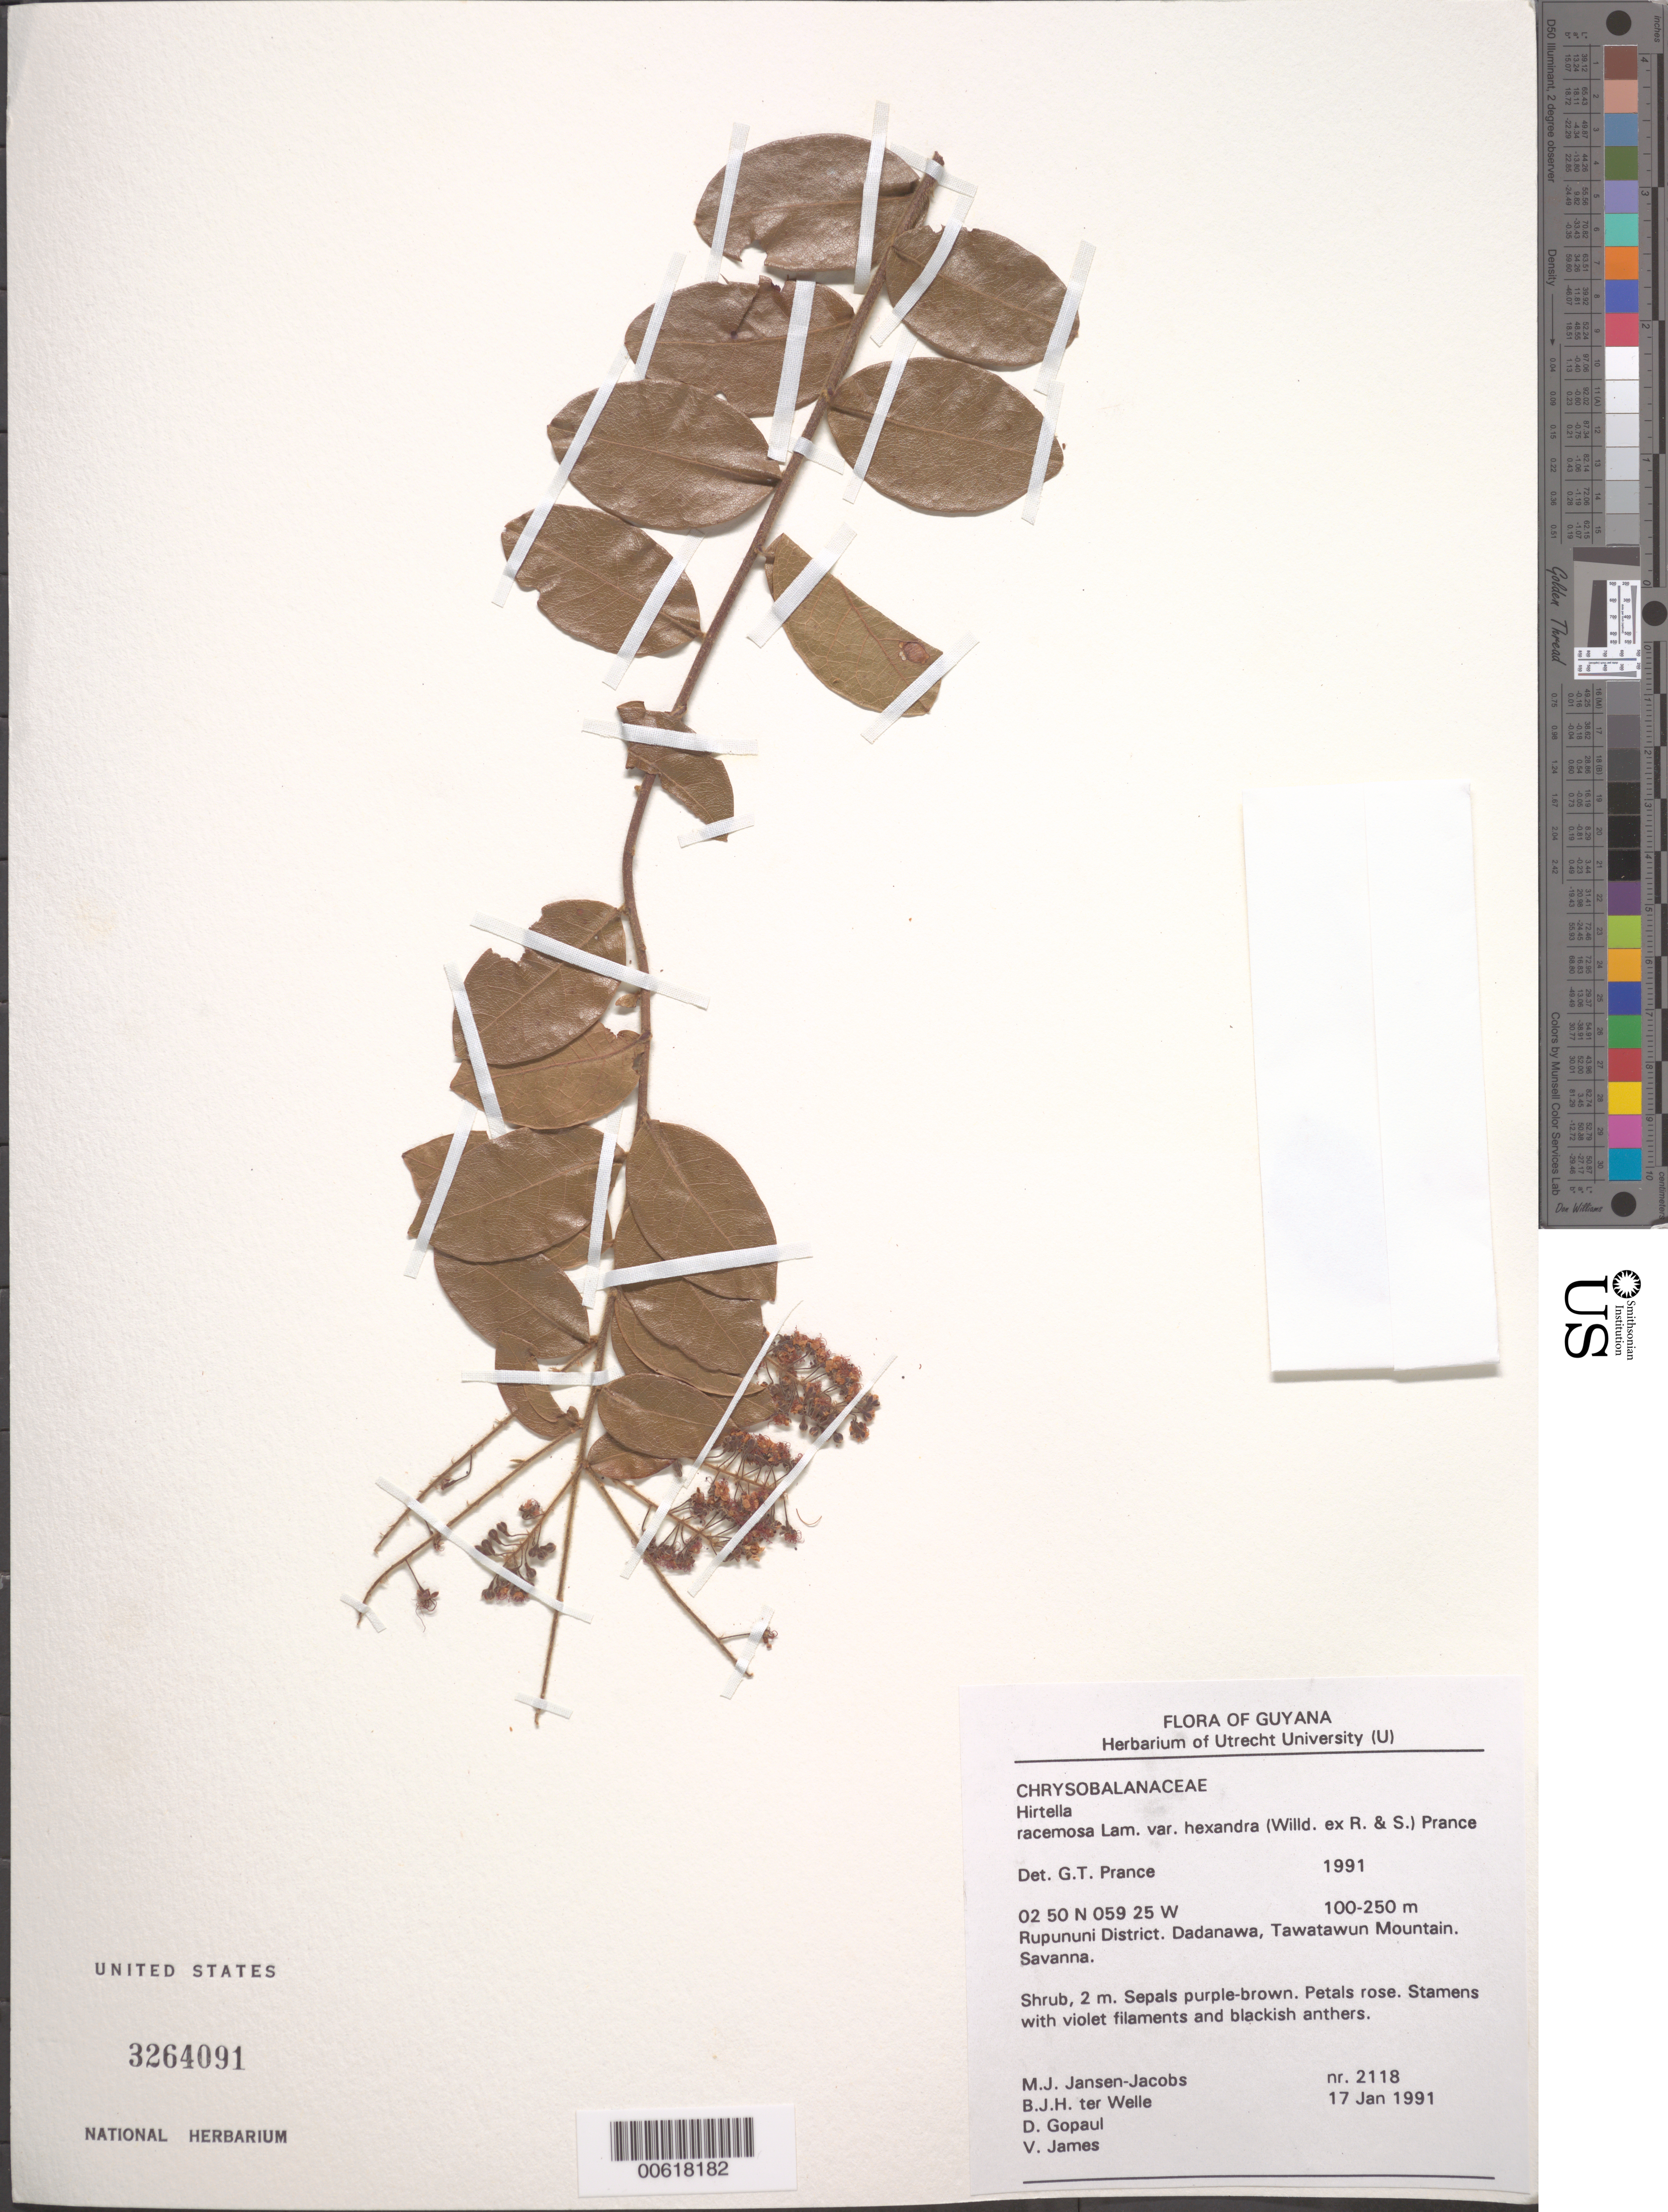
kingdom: Plantae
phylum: Tracheophyta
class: Magnoliopsida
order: Malpighiales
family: Chrysobalanaceae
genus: Hirtella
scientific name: Hirtella racemosa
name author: Lam.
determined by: Prance, G. T.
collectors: M. J. Jansen-Jacobs, B. Welle, D. Gopaul & V. James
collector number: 2118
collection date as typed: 17-Jan-91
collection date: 1991-01-17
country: Guyana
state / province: U. Takutu-U. Essequibo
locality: Tawatawun Mountain, Dadanawa, Rupununi District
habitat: Savanna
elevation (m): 100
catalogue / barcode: US 3264091